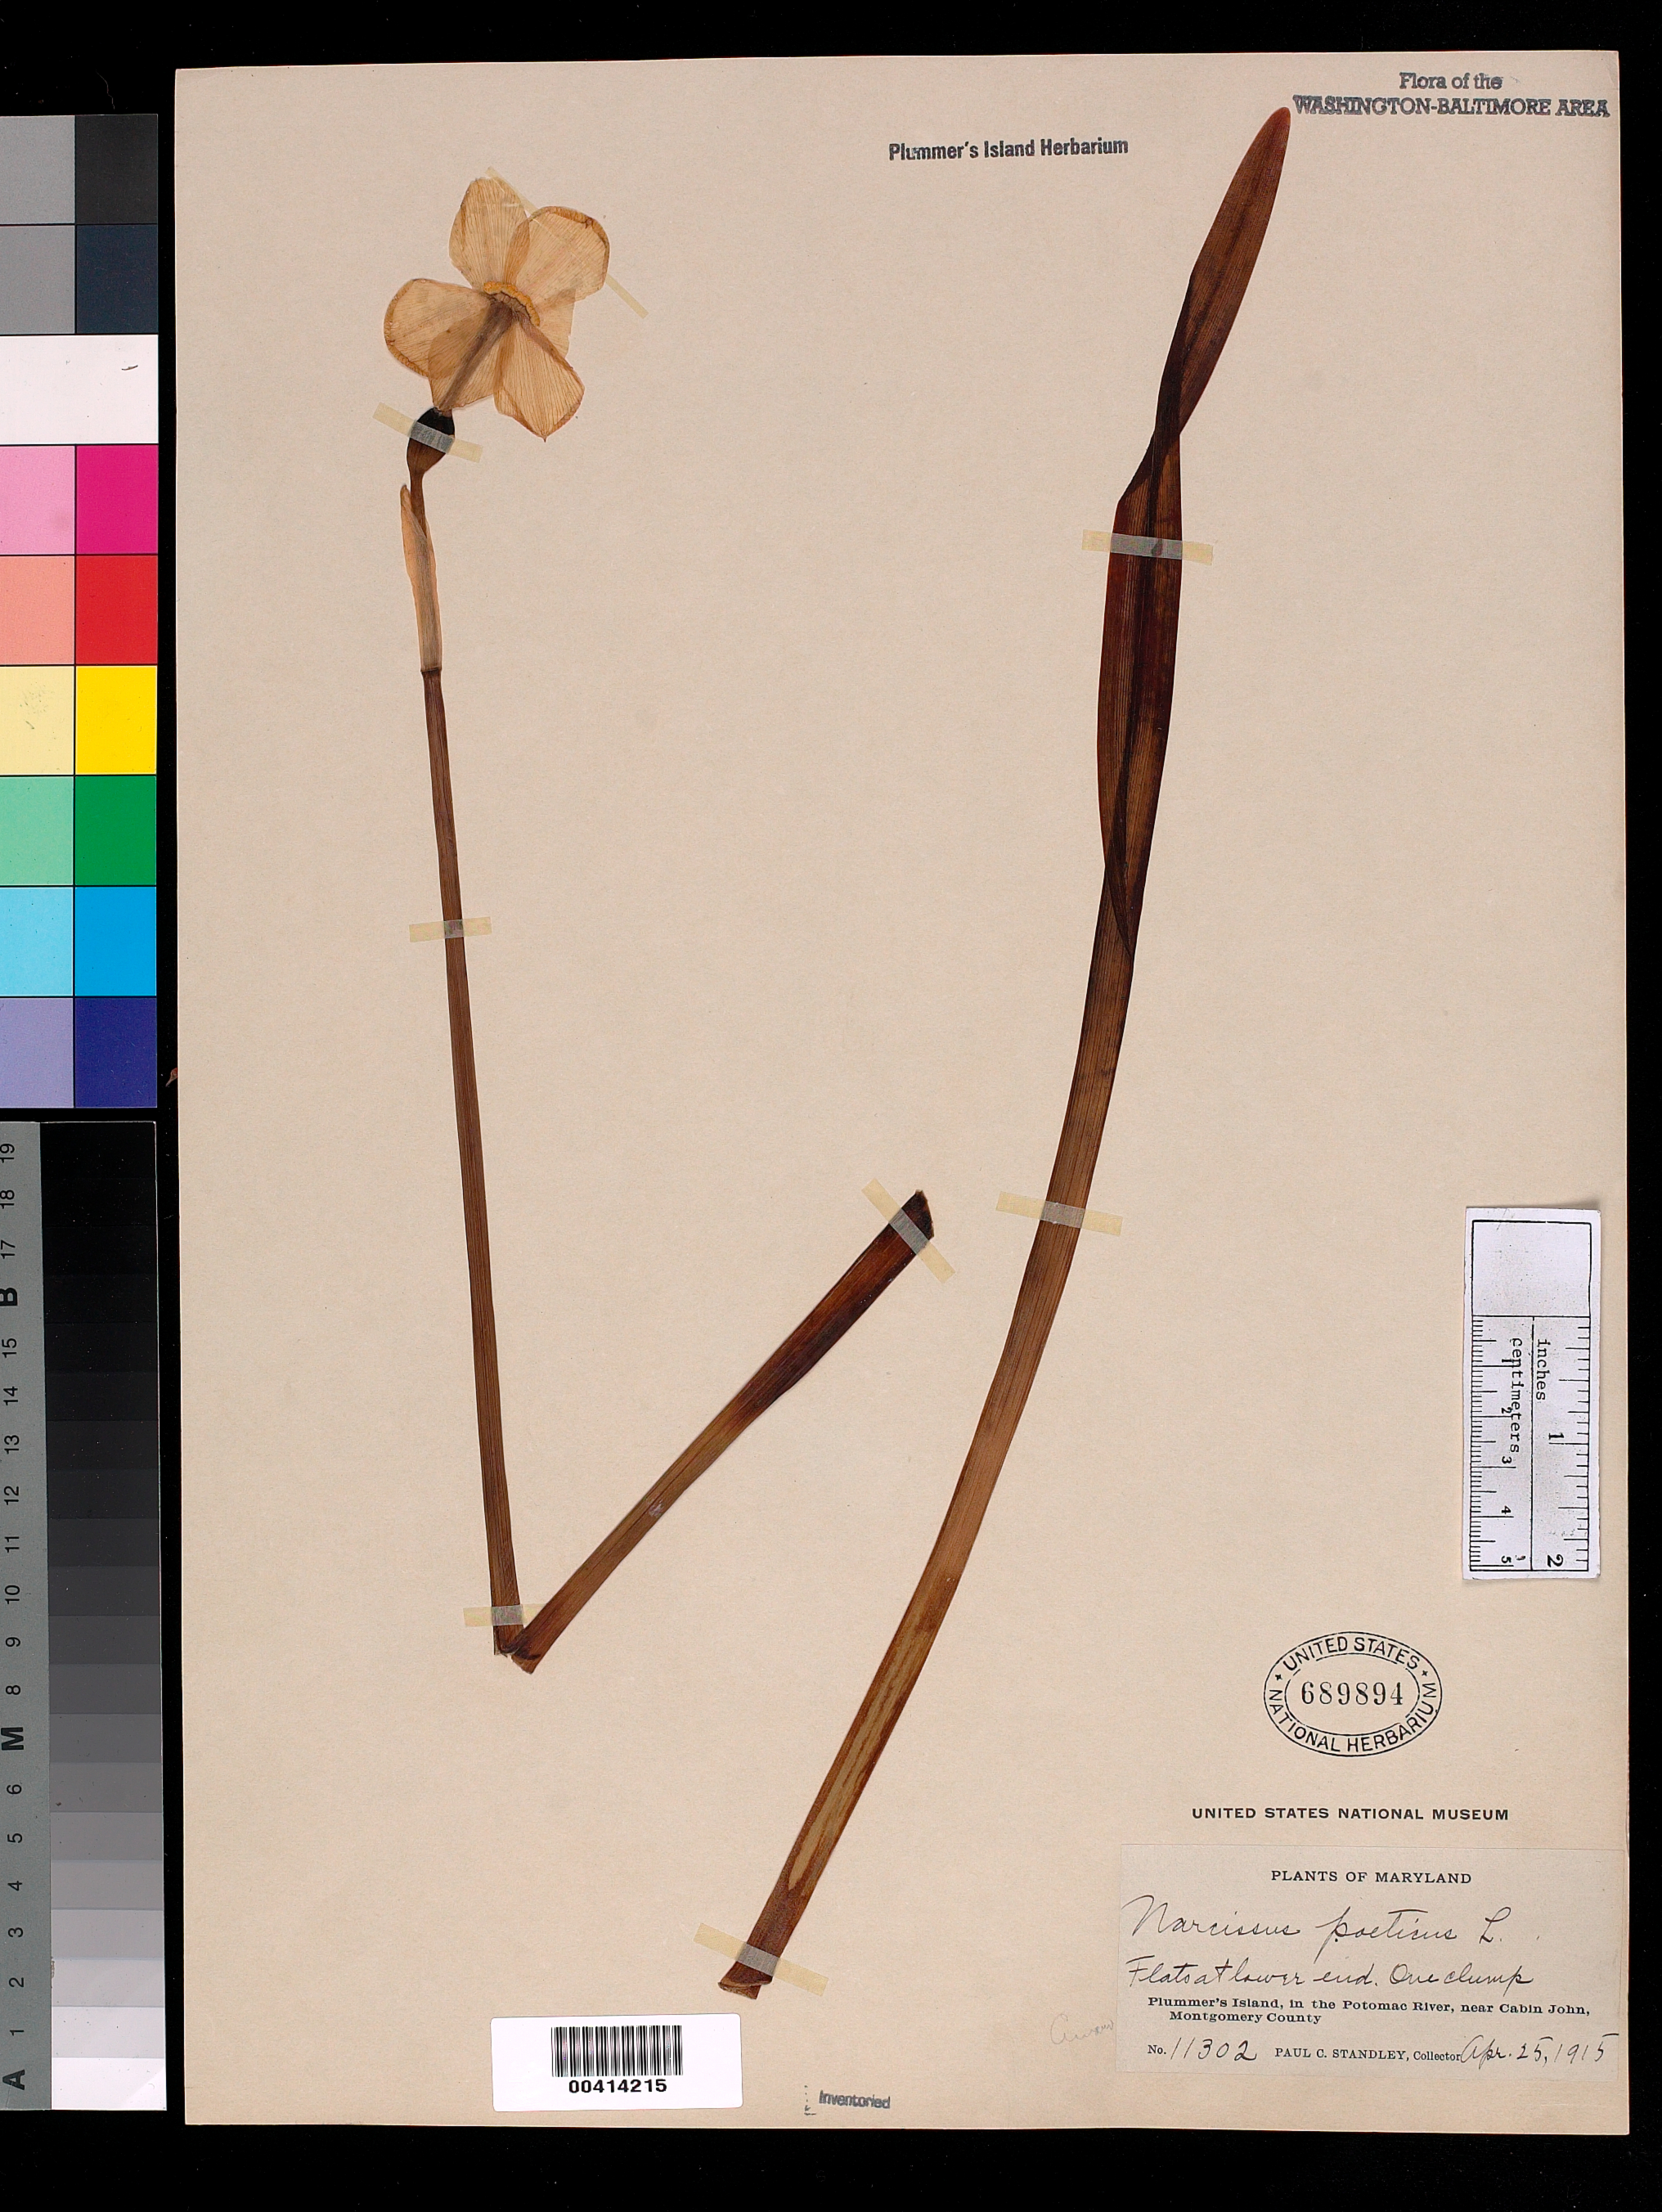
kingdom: Plantae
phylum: Tracheophyta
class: Liliopsida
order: Asparagales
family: Amaryllidaceae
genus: Narcissus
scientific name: Narcissus poeticus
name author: L.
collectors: P. C. Standley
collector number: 11302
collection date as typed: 25 Apr 1915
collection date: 1915-04-25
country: United States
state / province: Maryland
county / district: Montgomery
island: Plummers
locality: Plummer's Island; flats at lower end C. & O. Canal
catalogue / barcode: US 689894